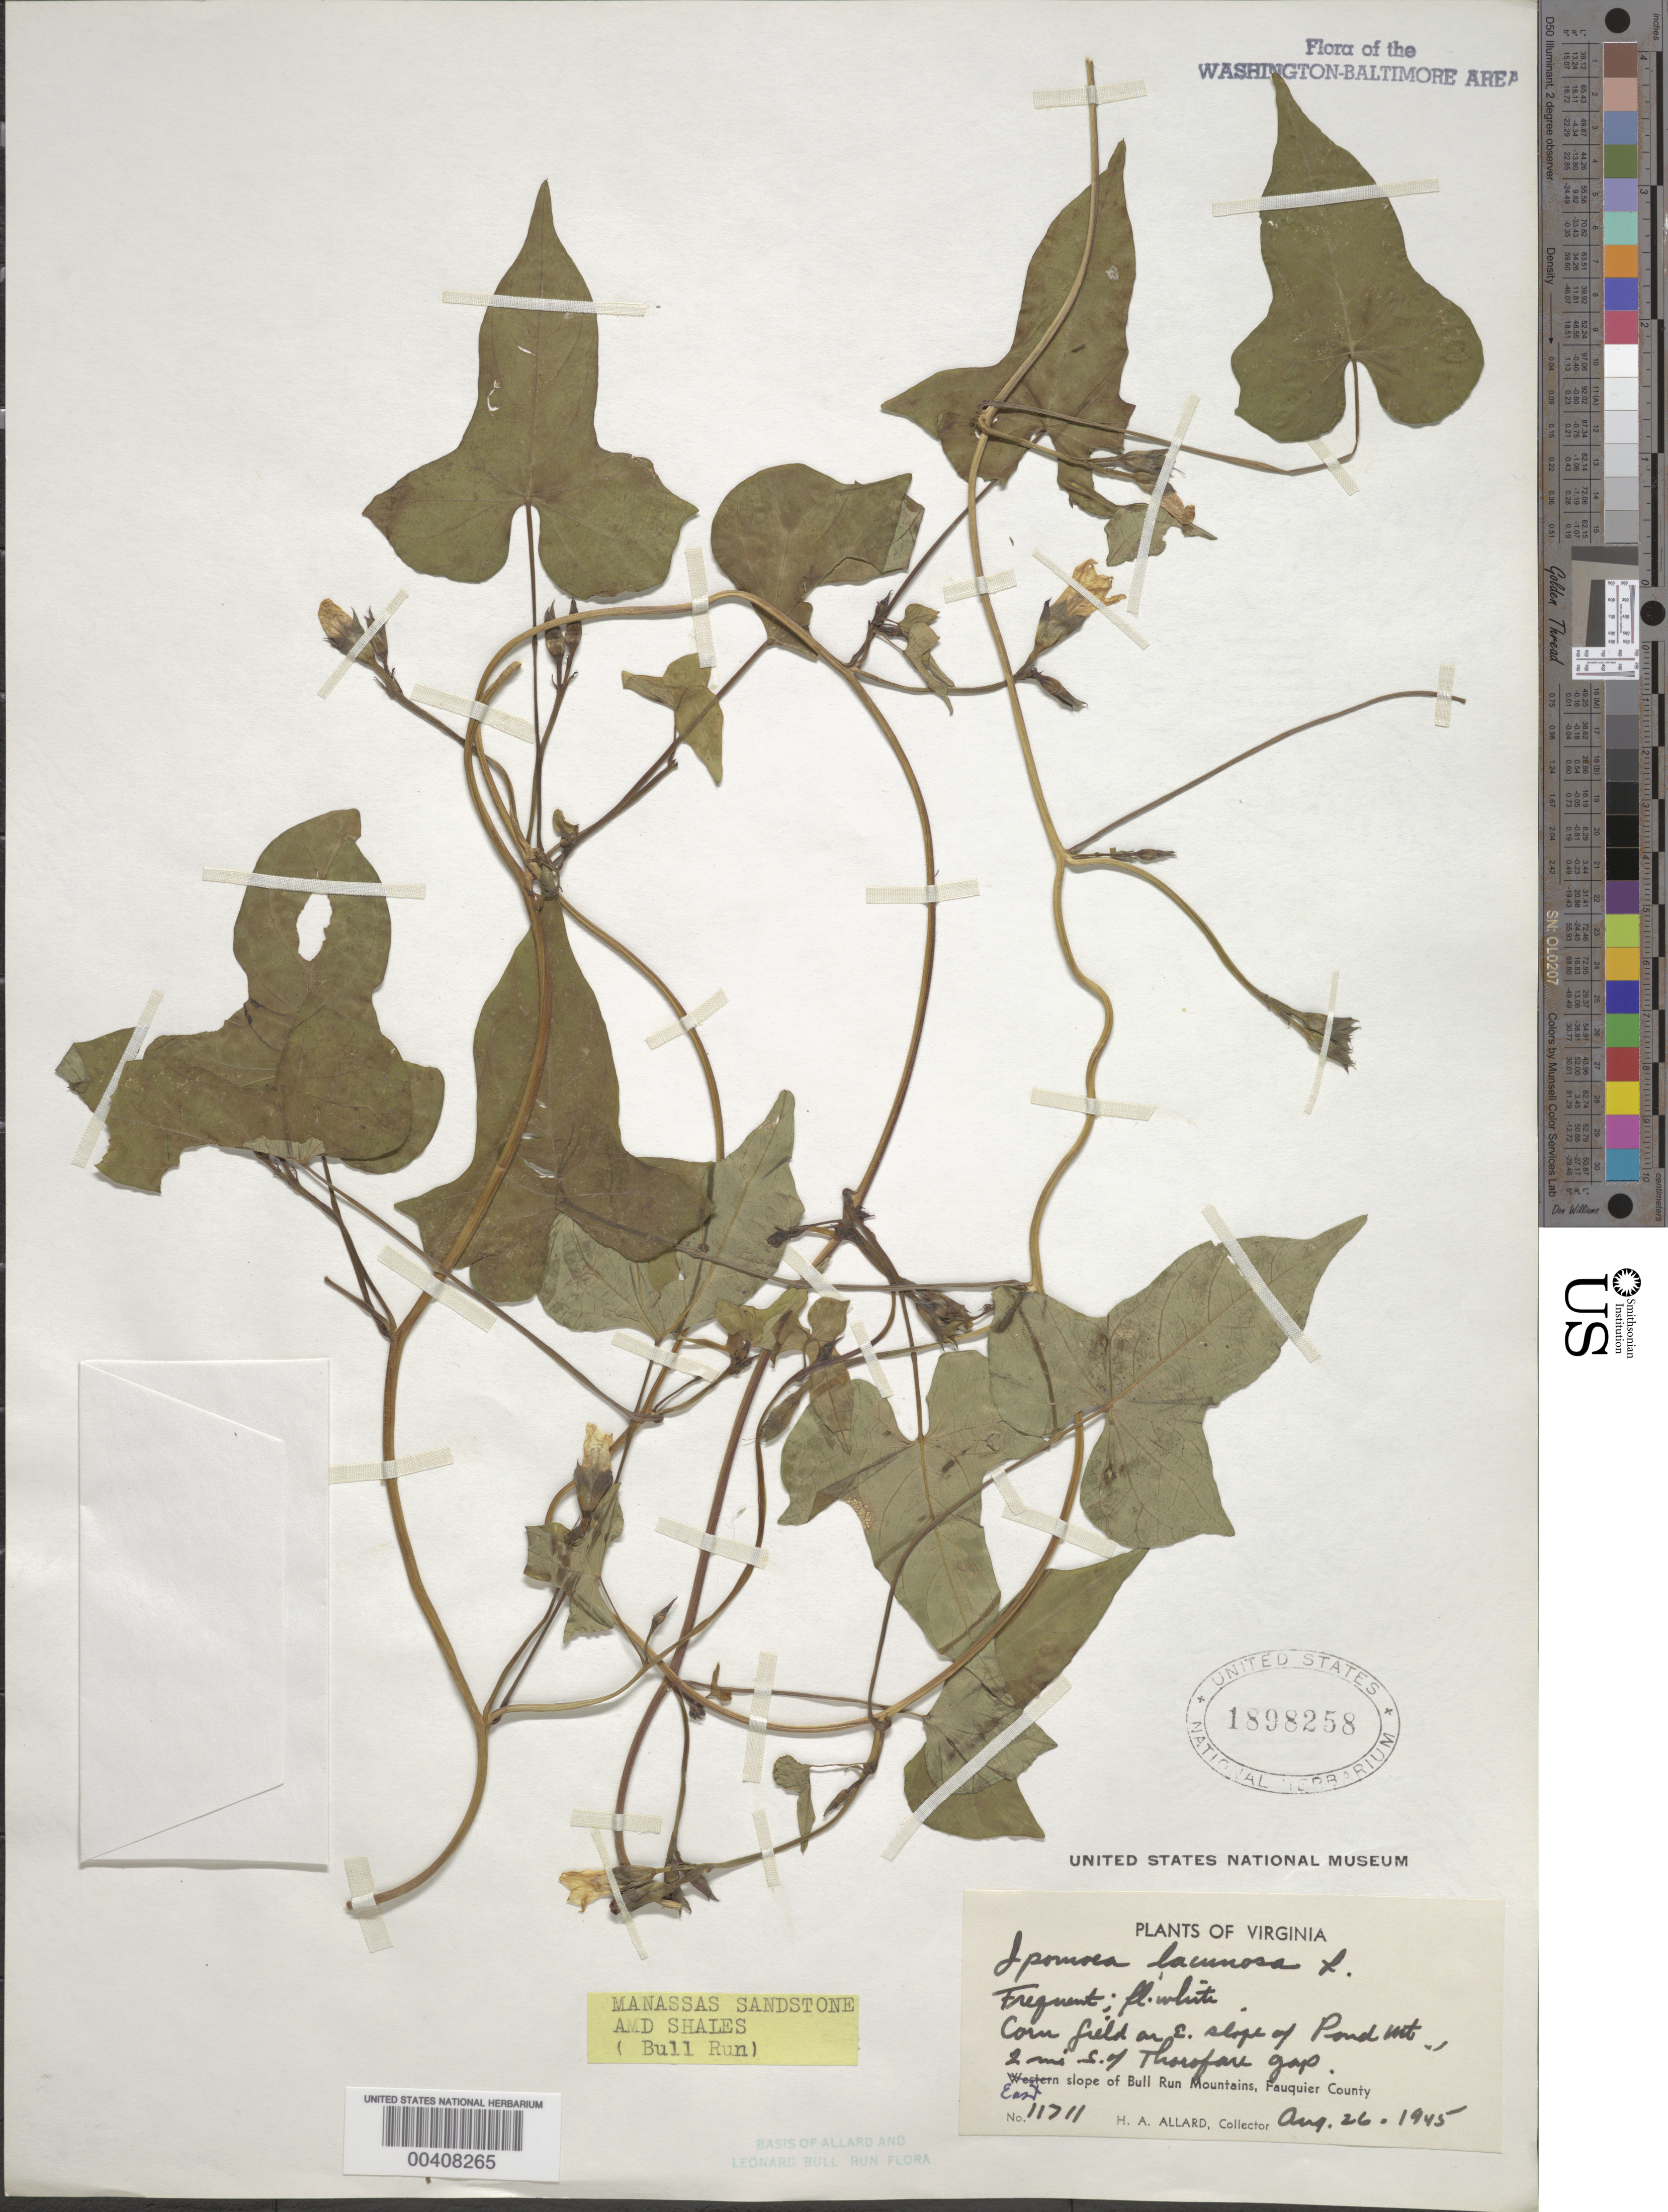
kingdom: Plantae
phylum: Tracheophyta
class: Magnoliopsida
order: Solanales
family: Convolvulaceae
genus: Ipomoea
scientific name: Ipomoea lacunosa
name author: L.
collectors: H. A. Allard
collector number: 11711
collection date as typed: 26 Aug 1945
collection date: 1945-08-26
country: United States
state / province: Virginia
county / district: Fauquier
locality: Bull Run Mountains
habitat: Corn field, Manassas sandstone and shales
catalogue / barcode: US 1898258